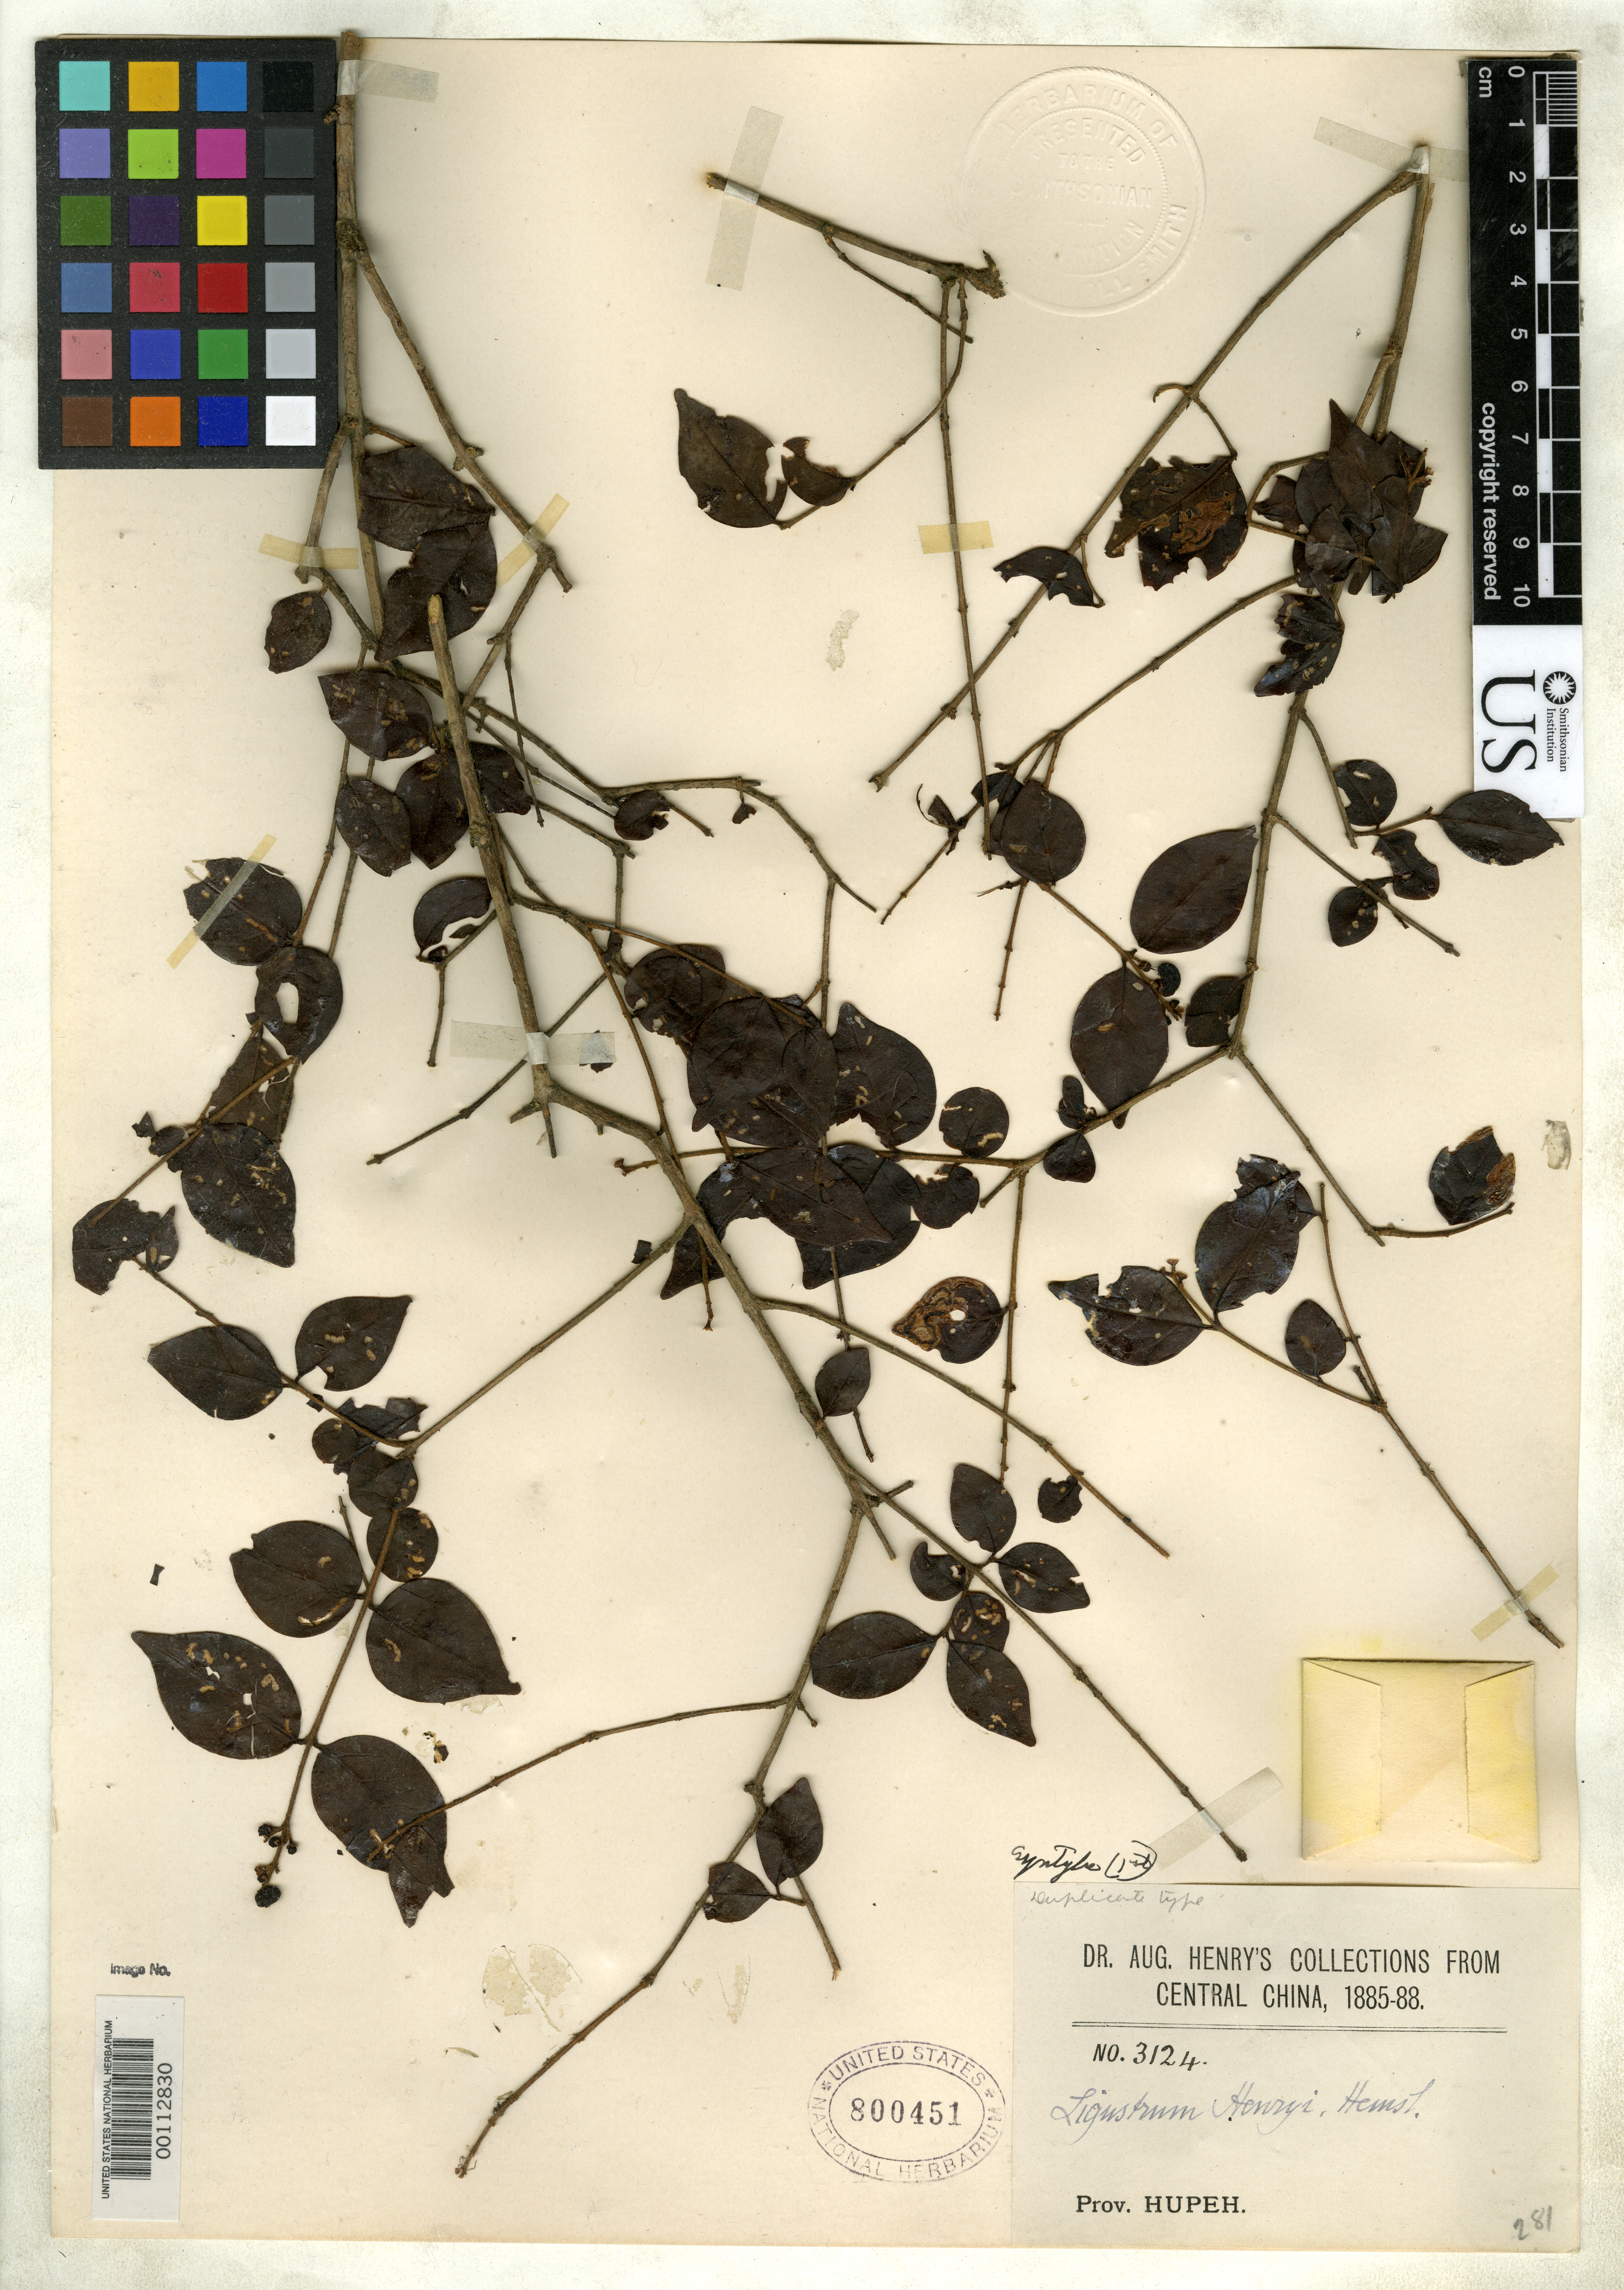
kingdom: Plantae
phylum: Tracheophyta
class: Magnoliopsida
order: Lamiales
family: Oleaceae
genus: Ligustrum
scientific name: Ligustrum henryi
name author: Hemsl.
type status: Syntype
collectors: A. Henry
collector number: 3124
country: China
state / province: Hubei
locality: Ichang.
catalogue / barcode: US 800451